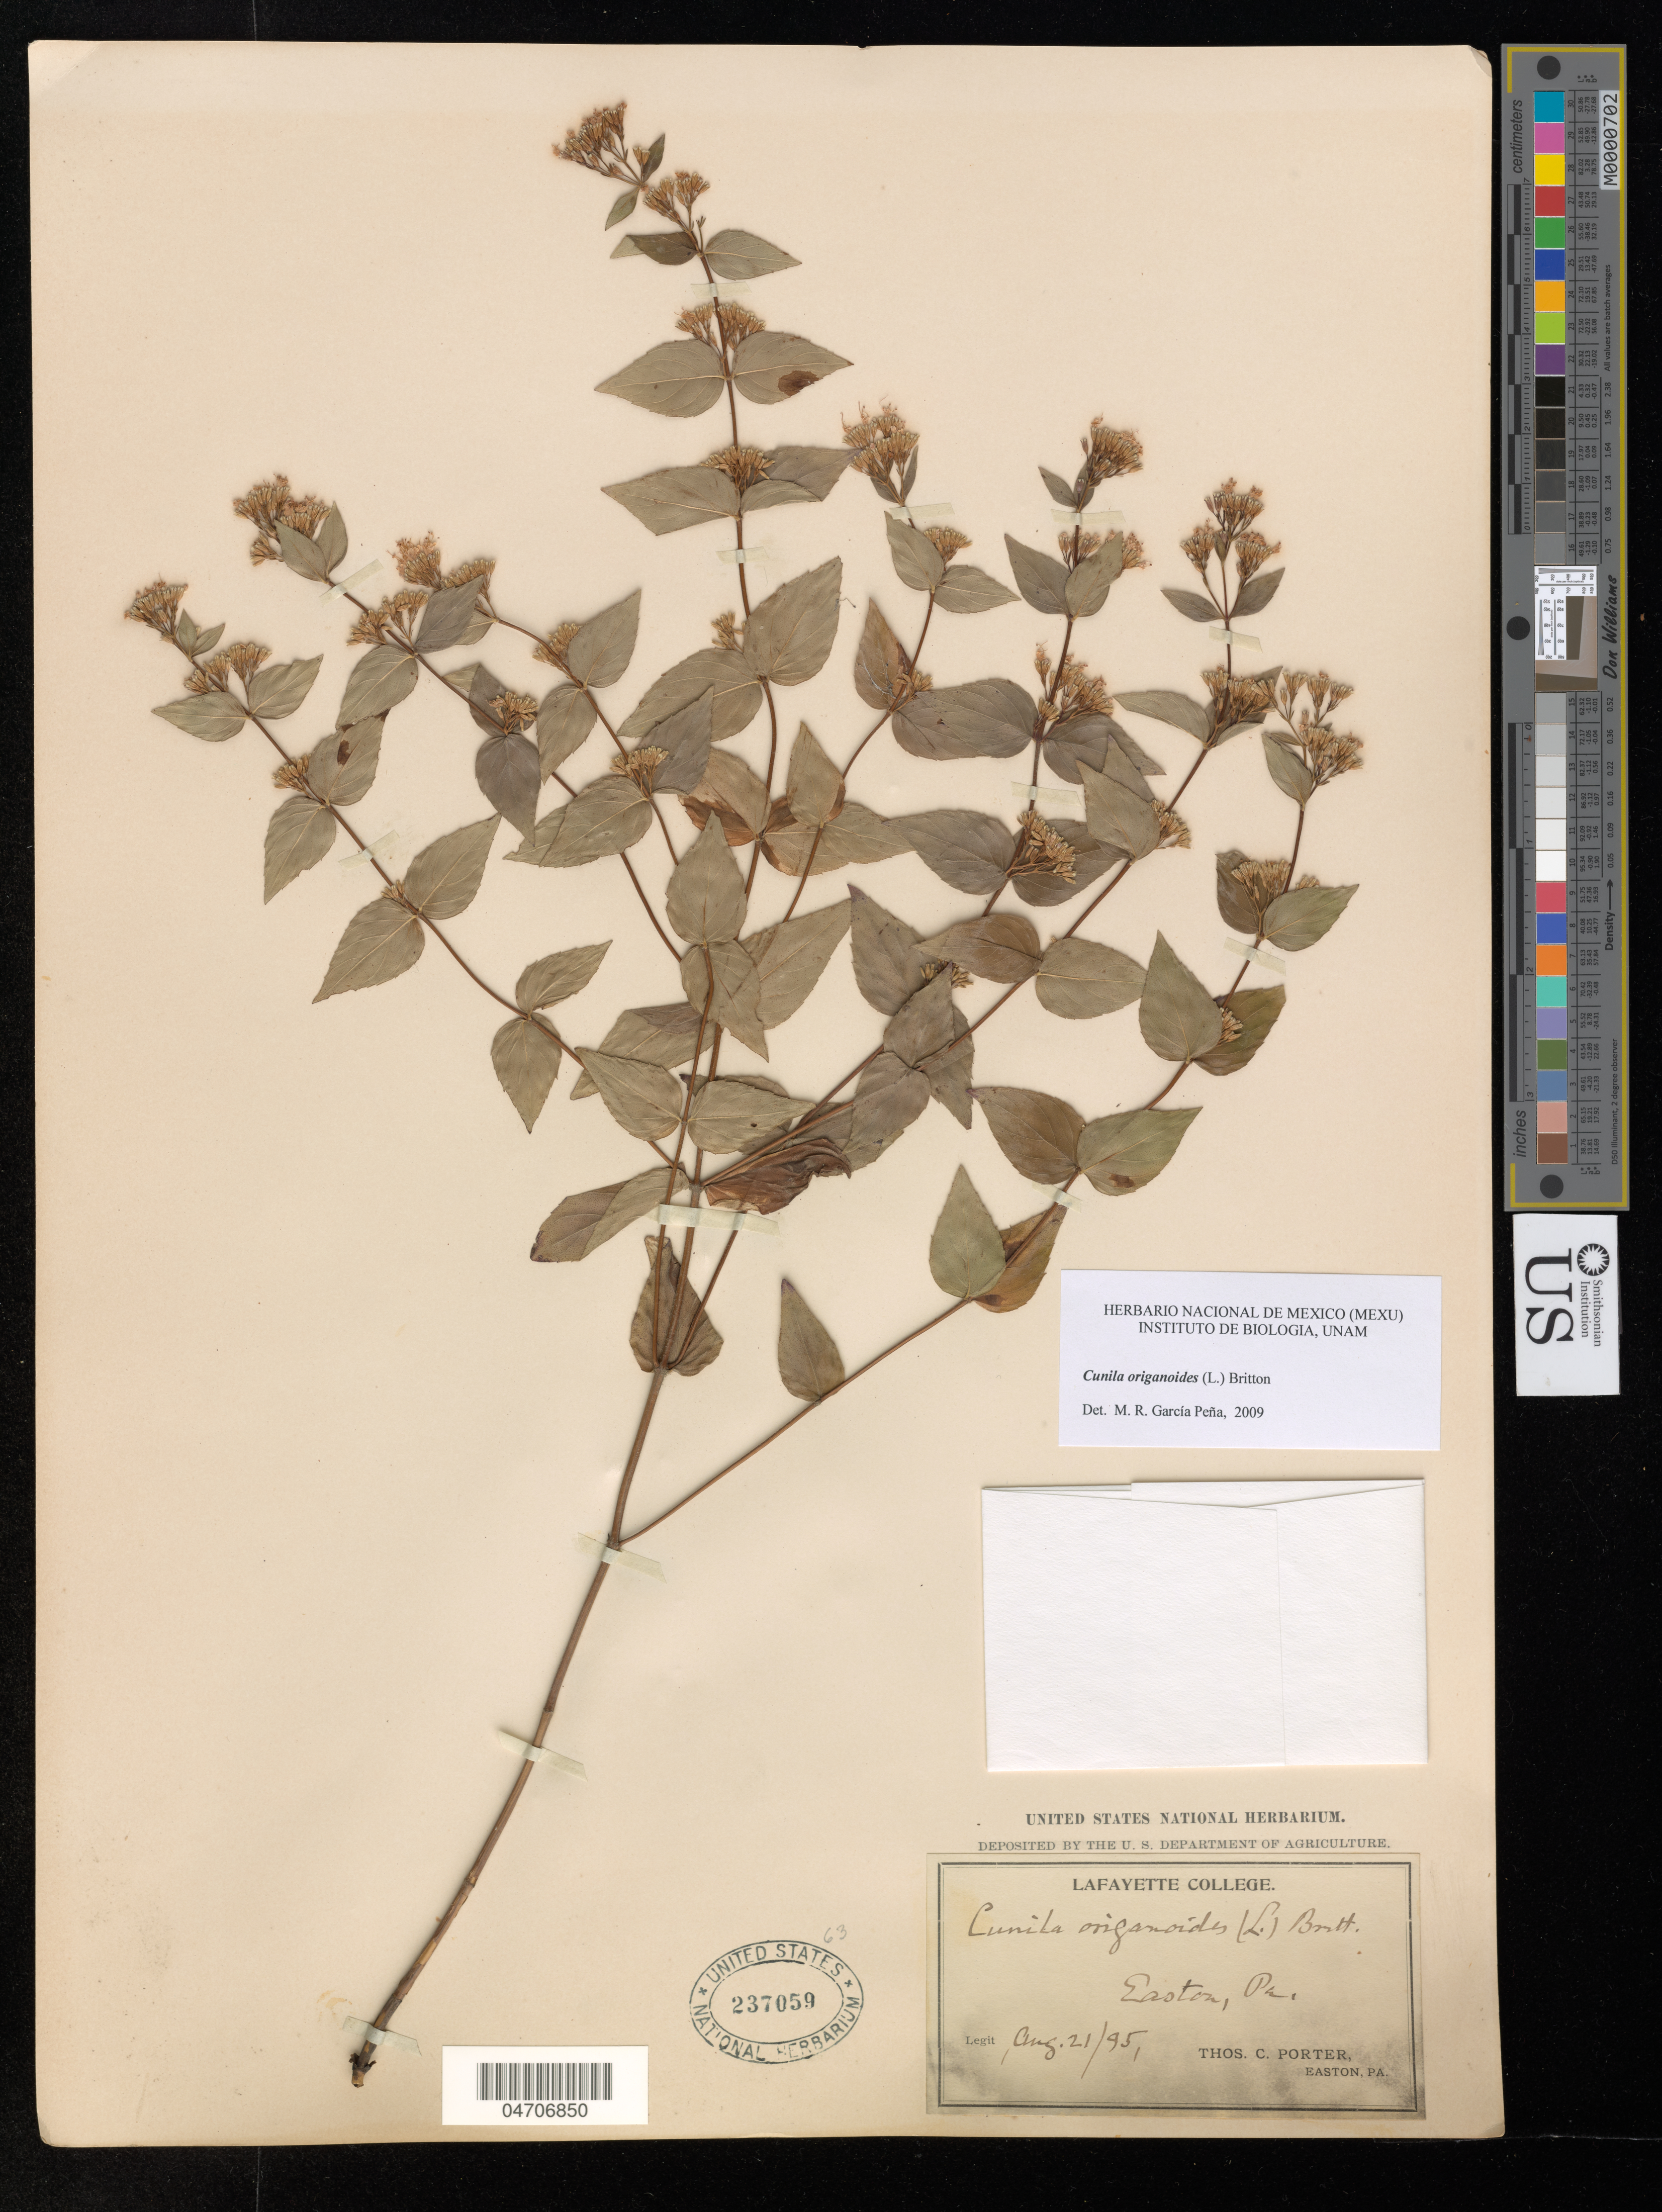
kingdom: Plantae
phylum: Tracheophyta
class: Magnoliopsida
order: Lamiales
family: Lamiaceae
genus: Cunila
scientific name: Cunila origanoides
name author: (L.) Britton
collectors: T. C. Porter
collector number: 63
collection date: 1995-08-21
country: United States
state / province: Pennsylvania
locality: Easton.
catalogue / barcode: US 237059